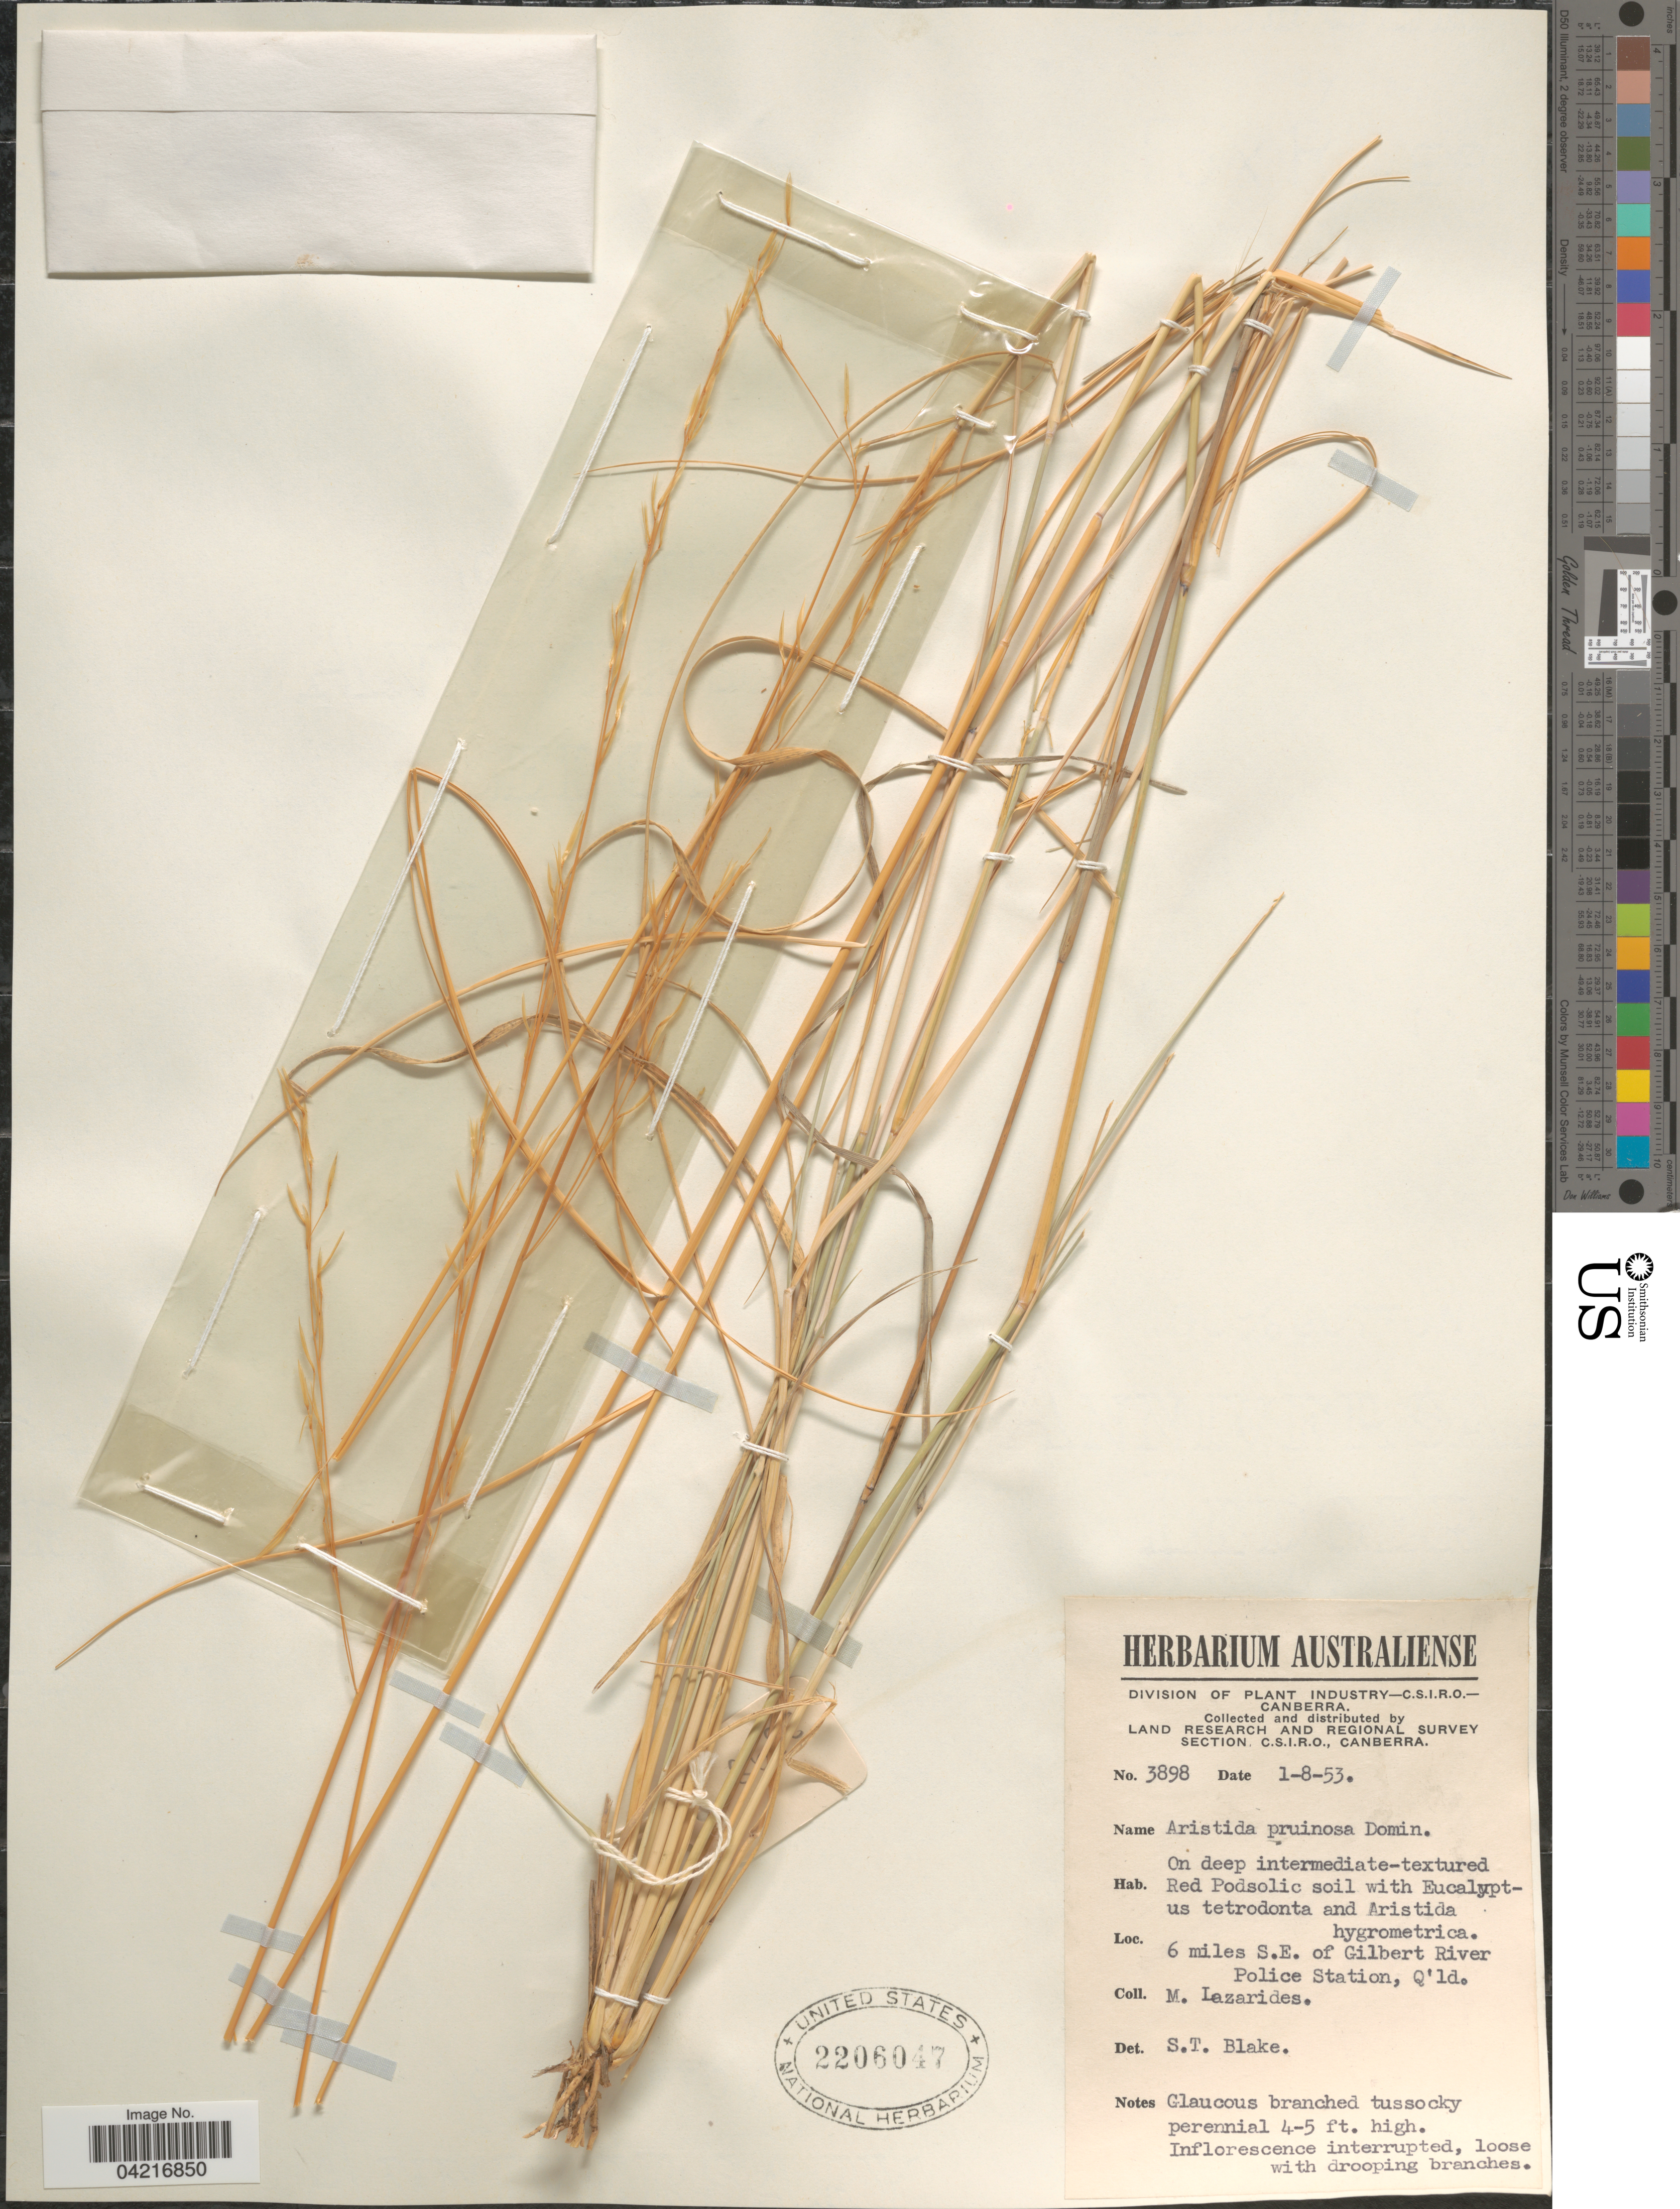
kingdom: Plantae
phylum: Tracheophyta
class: Liliopsida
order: Poales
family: Poaceae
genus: Aristida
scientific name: Aristida pruinosa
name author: Domin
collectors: M. Lazarides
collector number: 3898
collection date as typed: Transcribed d/m/y: 1/8/53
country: Australia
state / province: Queensland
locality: Land Research and Regional Survey Section, C.S.I.R.O. 6 miles S.E. of Gilbert River Police Station.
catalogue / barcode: US 2206047